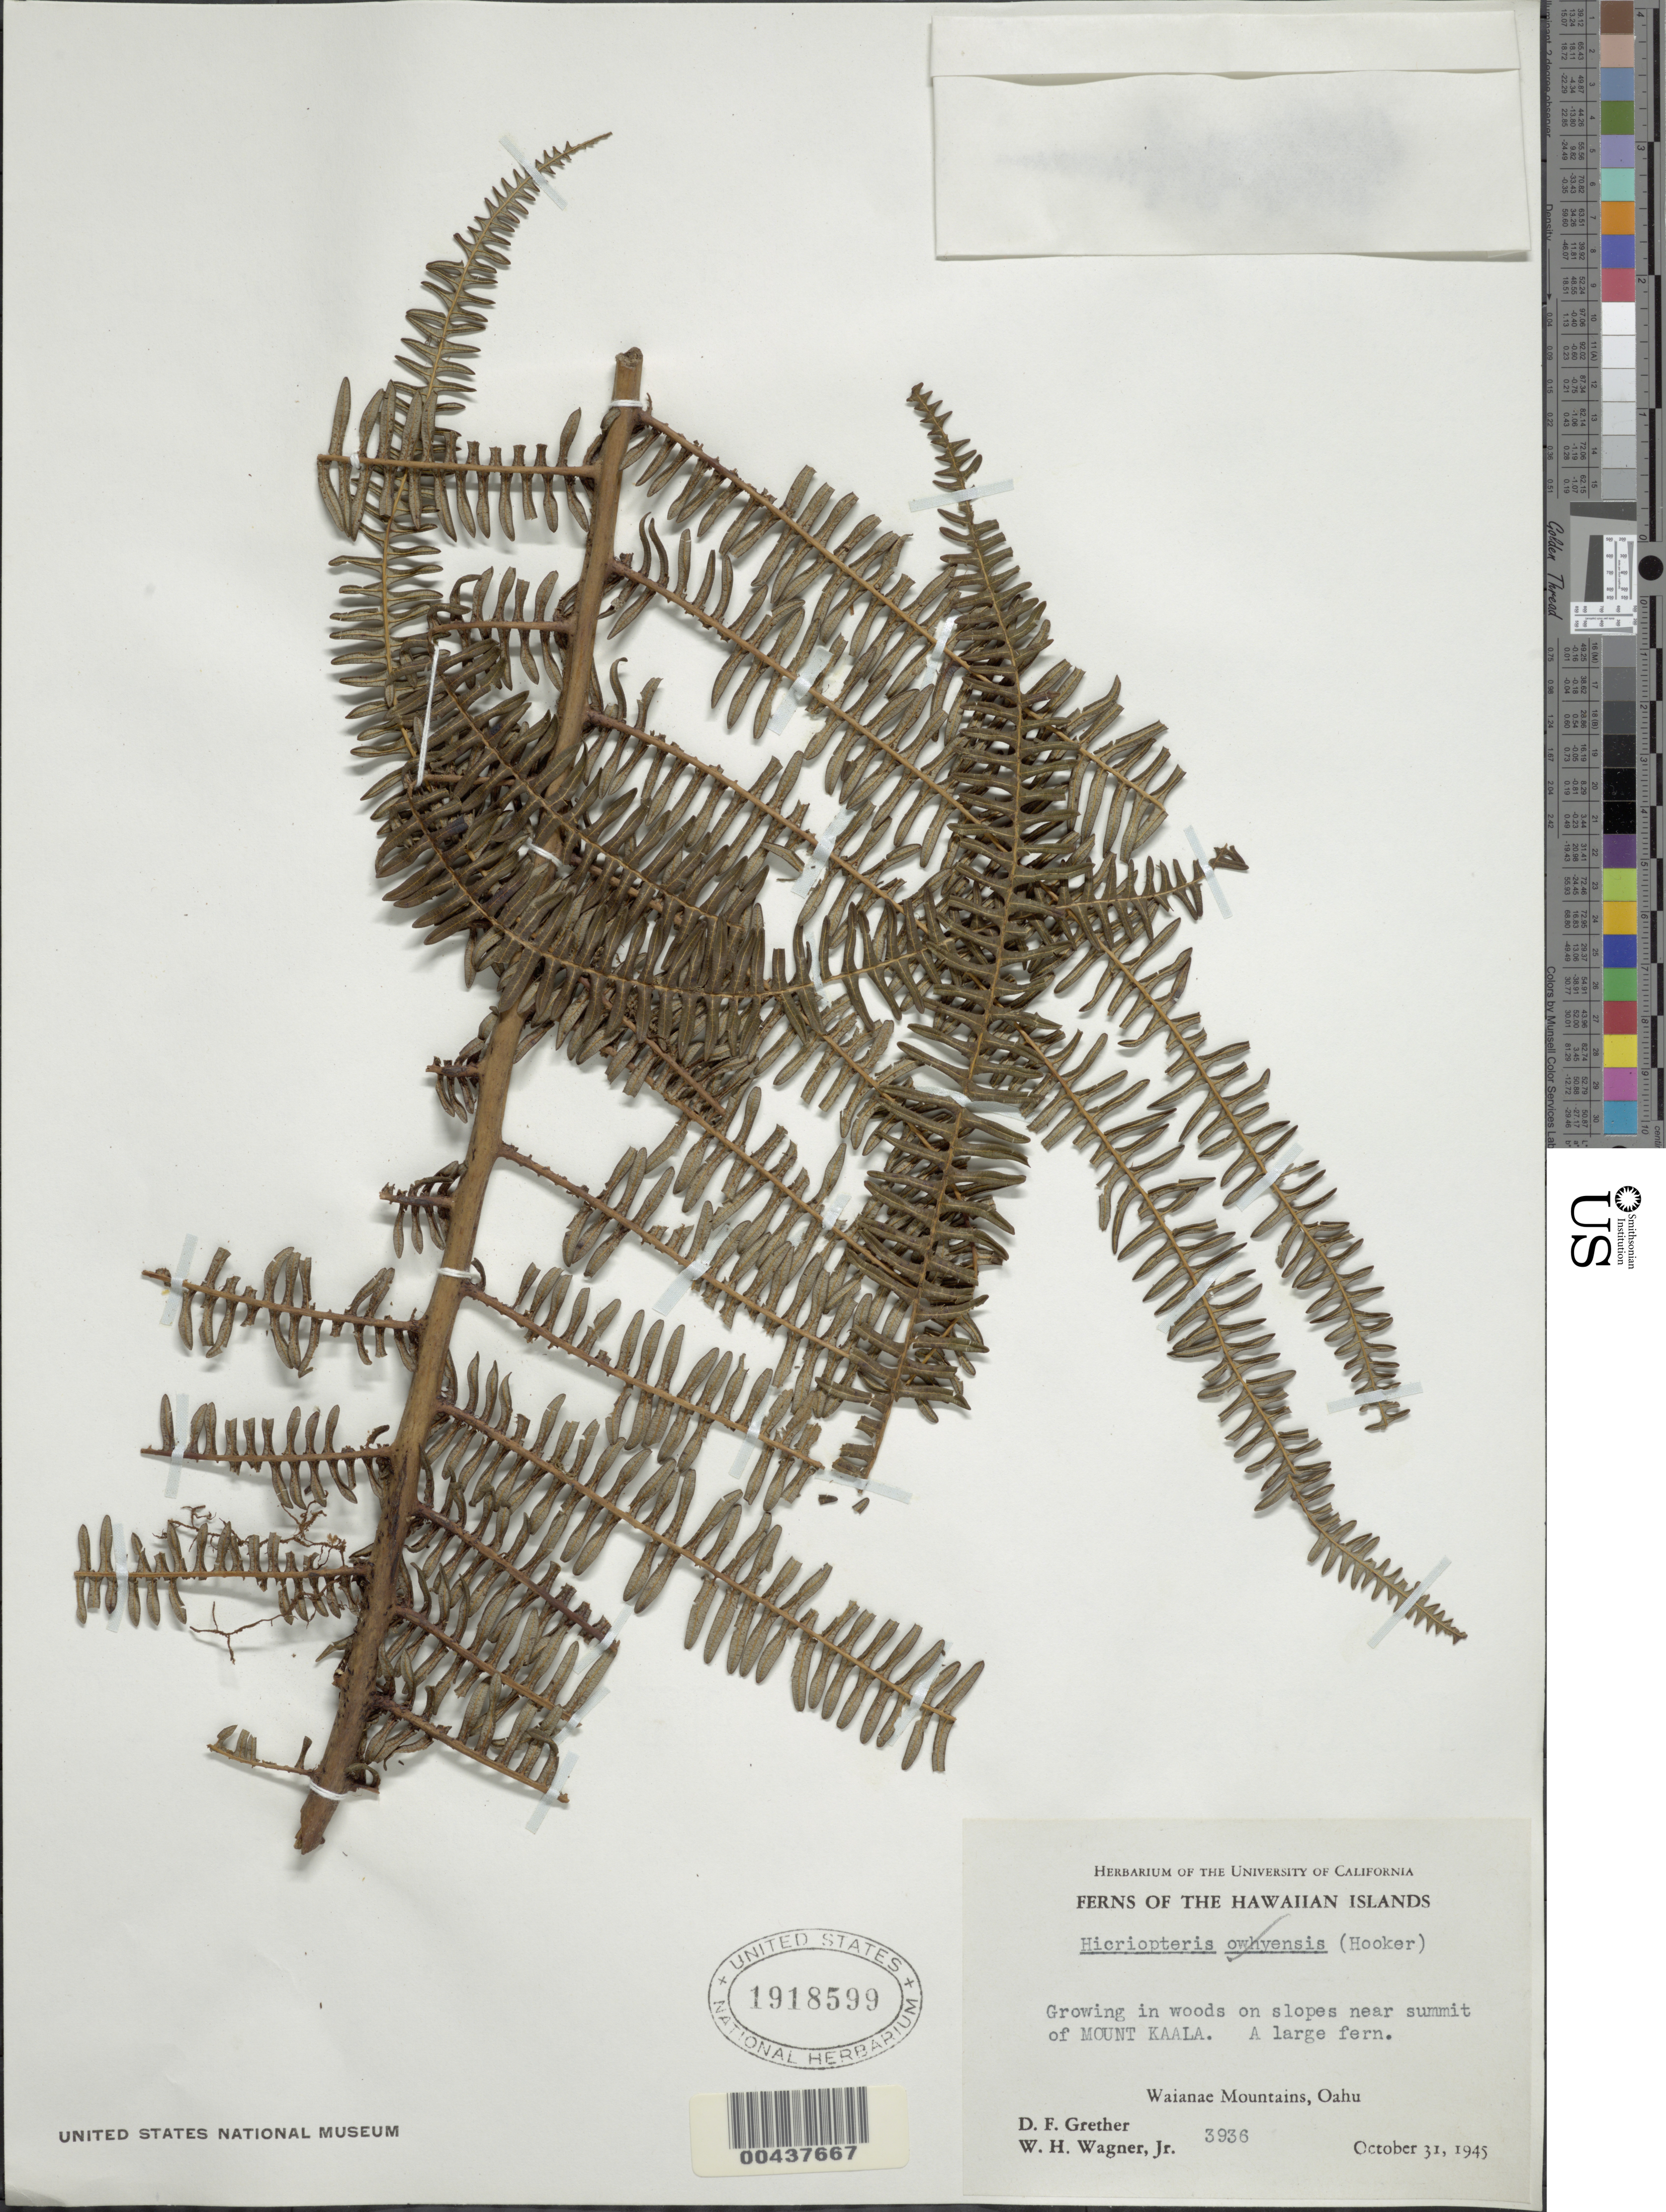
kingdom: Plantae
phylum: Tracheophyta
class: Polypodiopsida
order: Gleicheniales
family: Gleicheniaceae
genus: Diplopterygium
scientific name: Diplopterygium glaucum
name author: (Thunb. ex Houtt.) Nakai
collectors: W. H. Wagner & D. F. Grether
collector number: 3936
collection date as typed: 31 Oct 1945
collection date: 1945-10-31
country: United States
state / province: Hawaii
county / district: Honolulu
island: Oahu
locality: near summit of Mount Kaala, Waianae Mountains, Oahu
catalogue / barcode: US 1918599